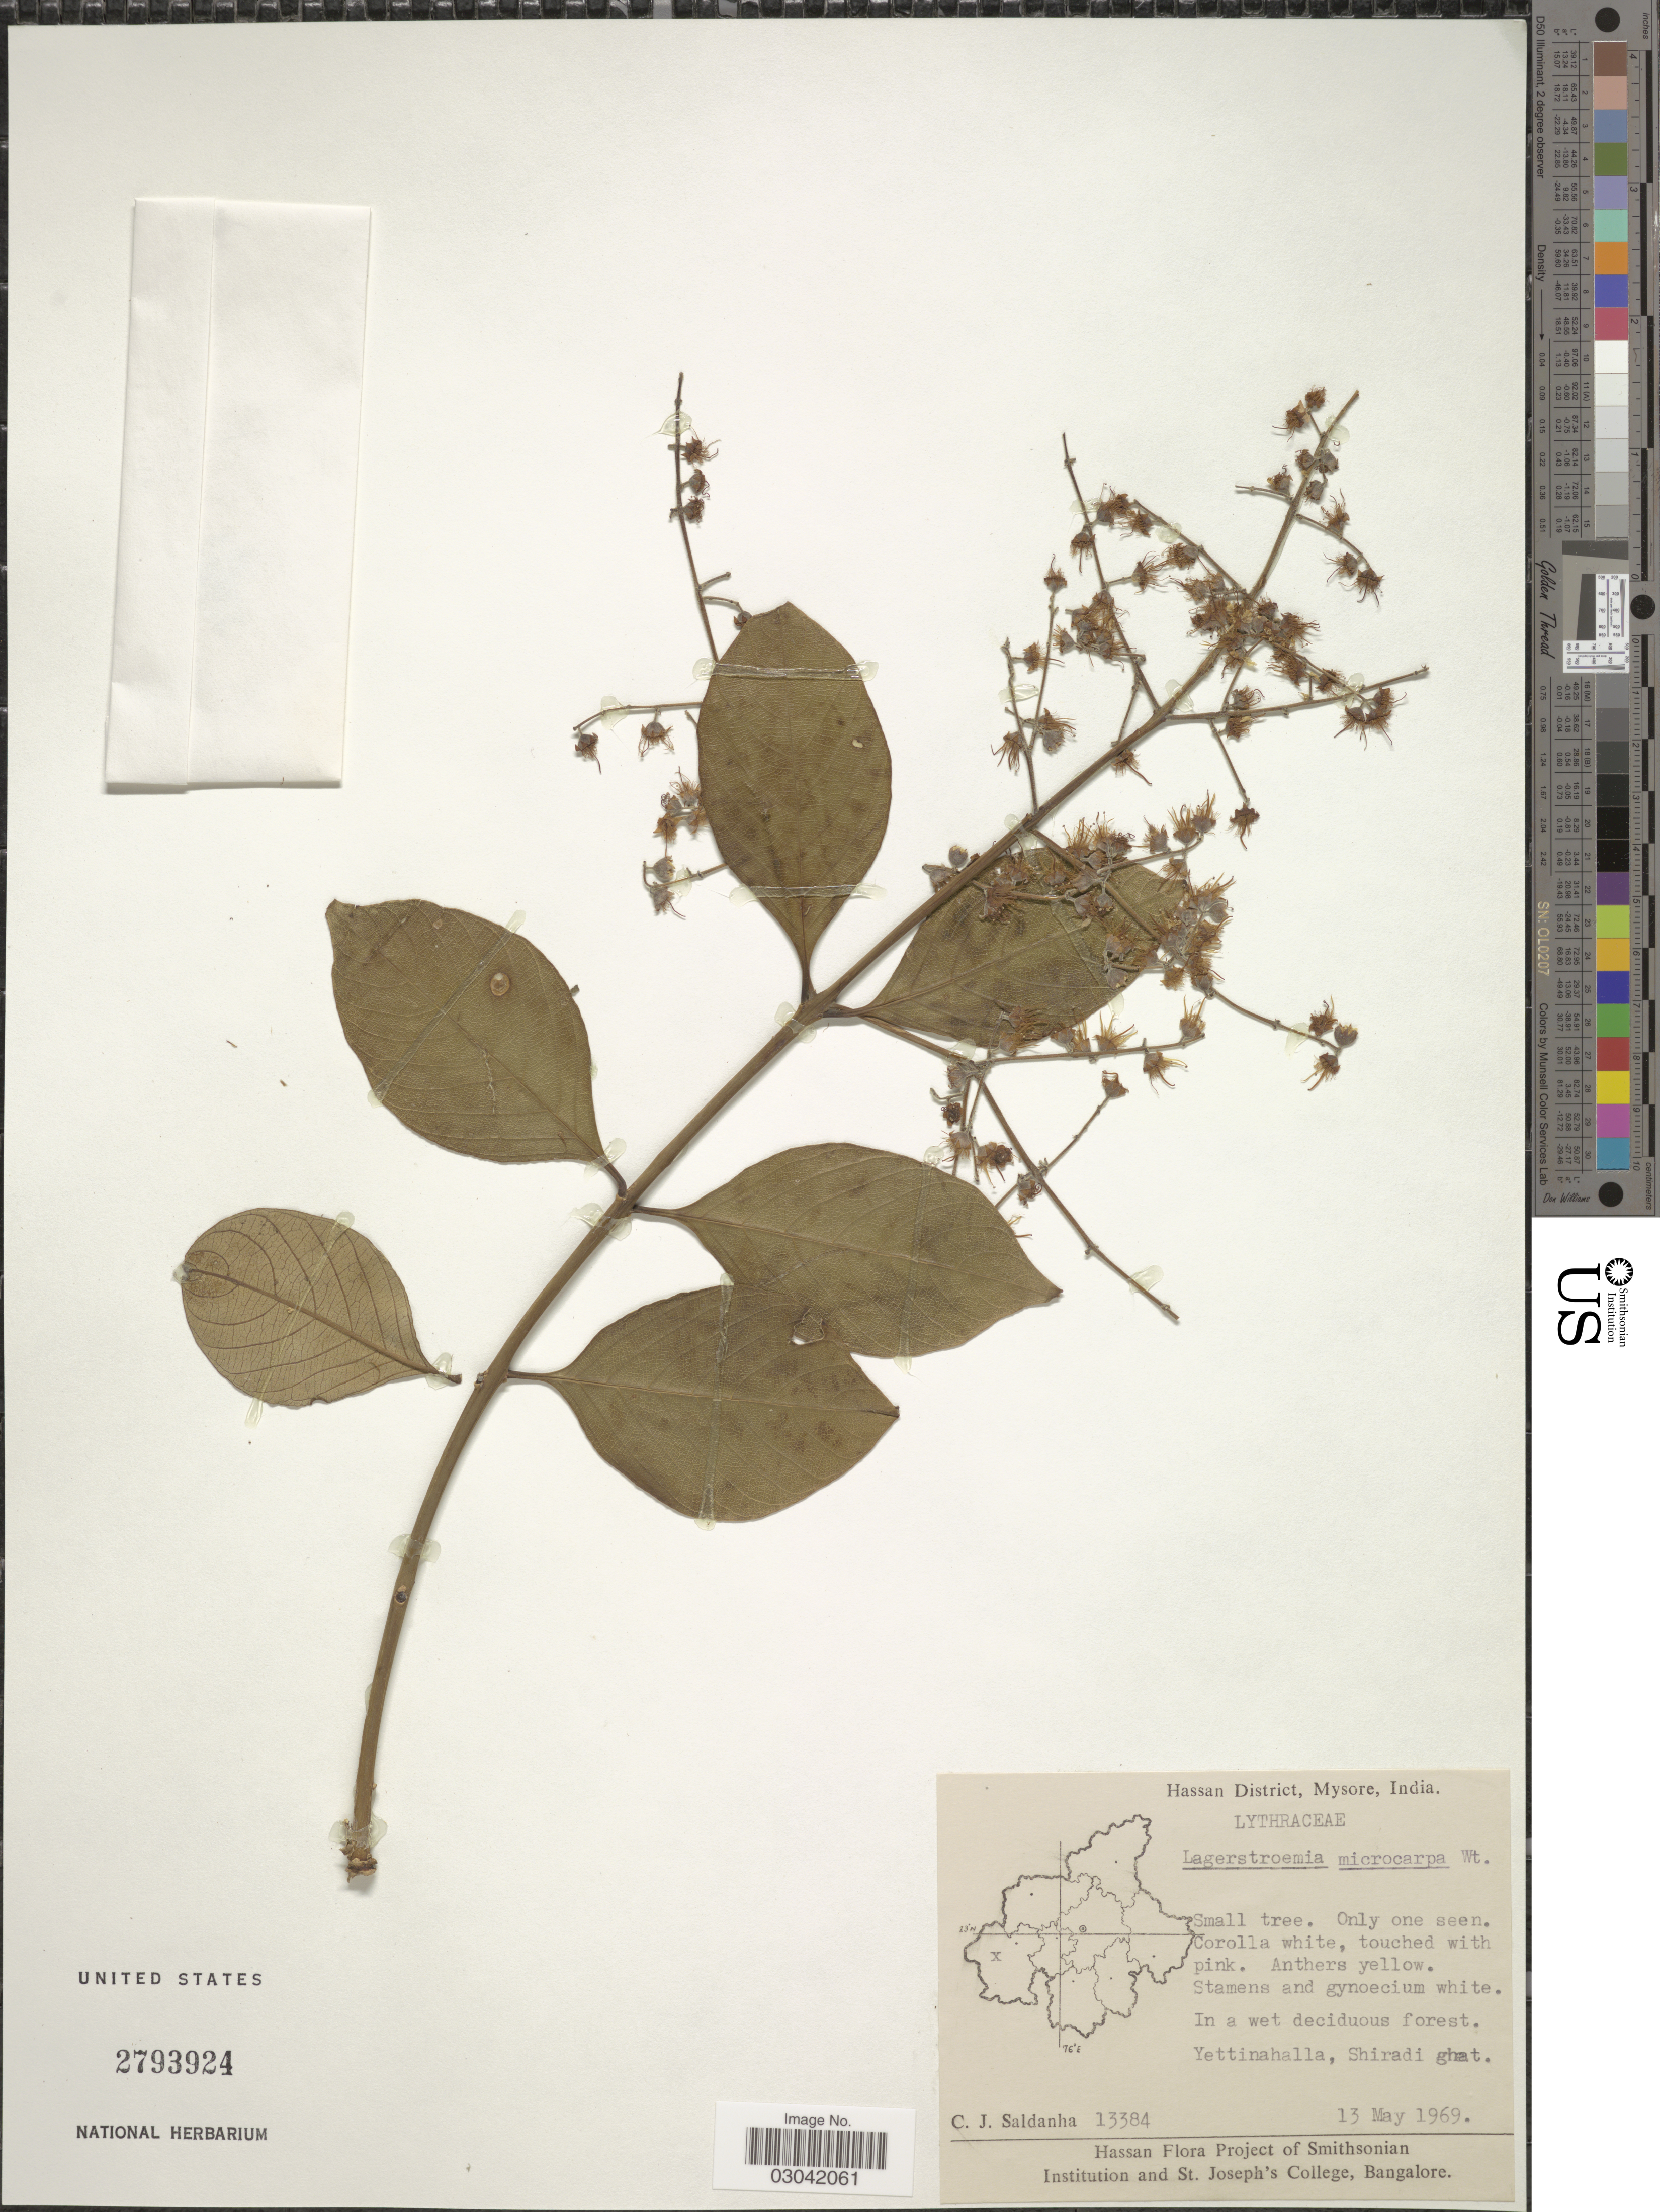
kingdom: Plantae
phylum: Tracheophyta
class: Magnoliopsida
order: Myrtales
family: Lythraceae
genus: Lagerstroemia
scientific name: Lagerstroemia microcarpa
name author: Wight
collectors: C. J. Saldanha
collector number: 13384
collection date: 1969-05-13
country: India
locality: Hassan District, Mysore. Yettinahalla, Shiradi ghat.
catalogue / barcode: US 2793924